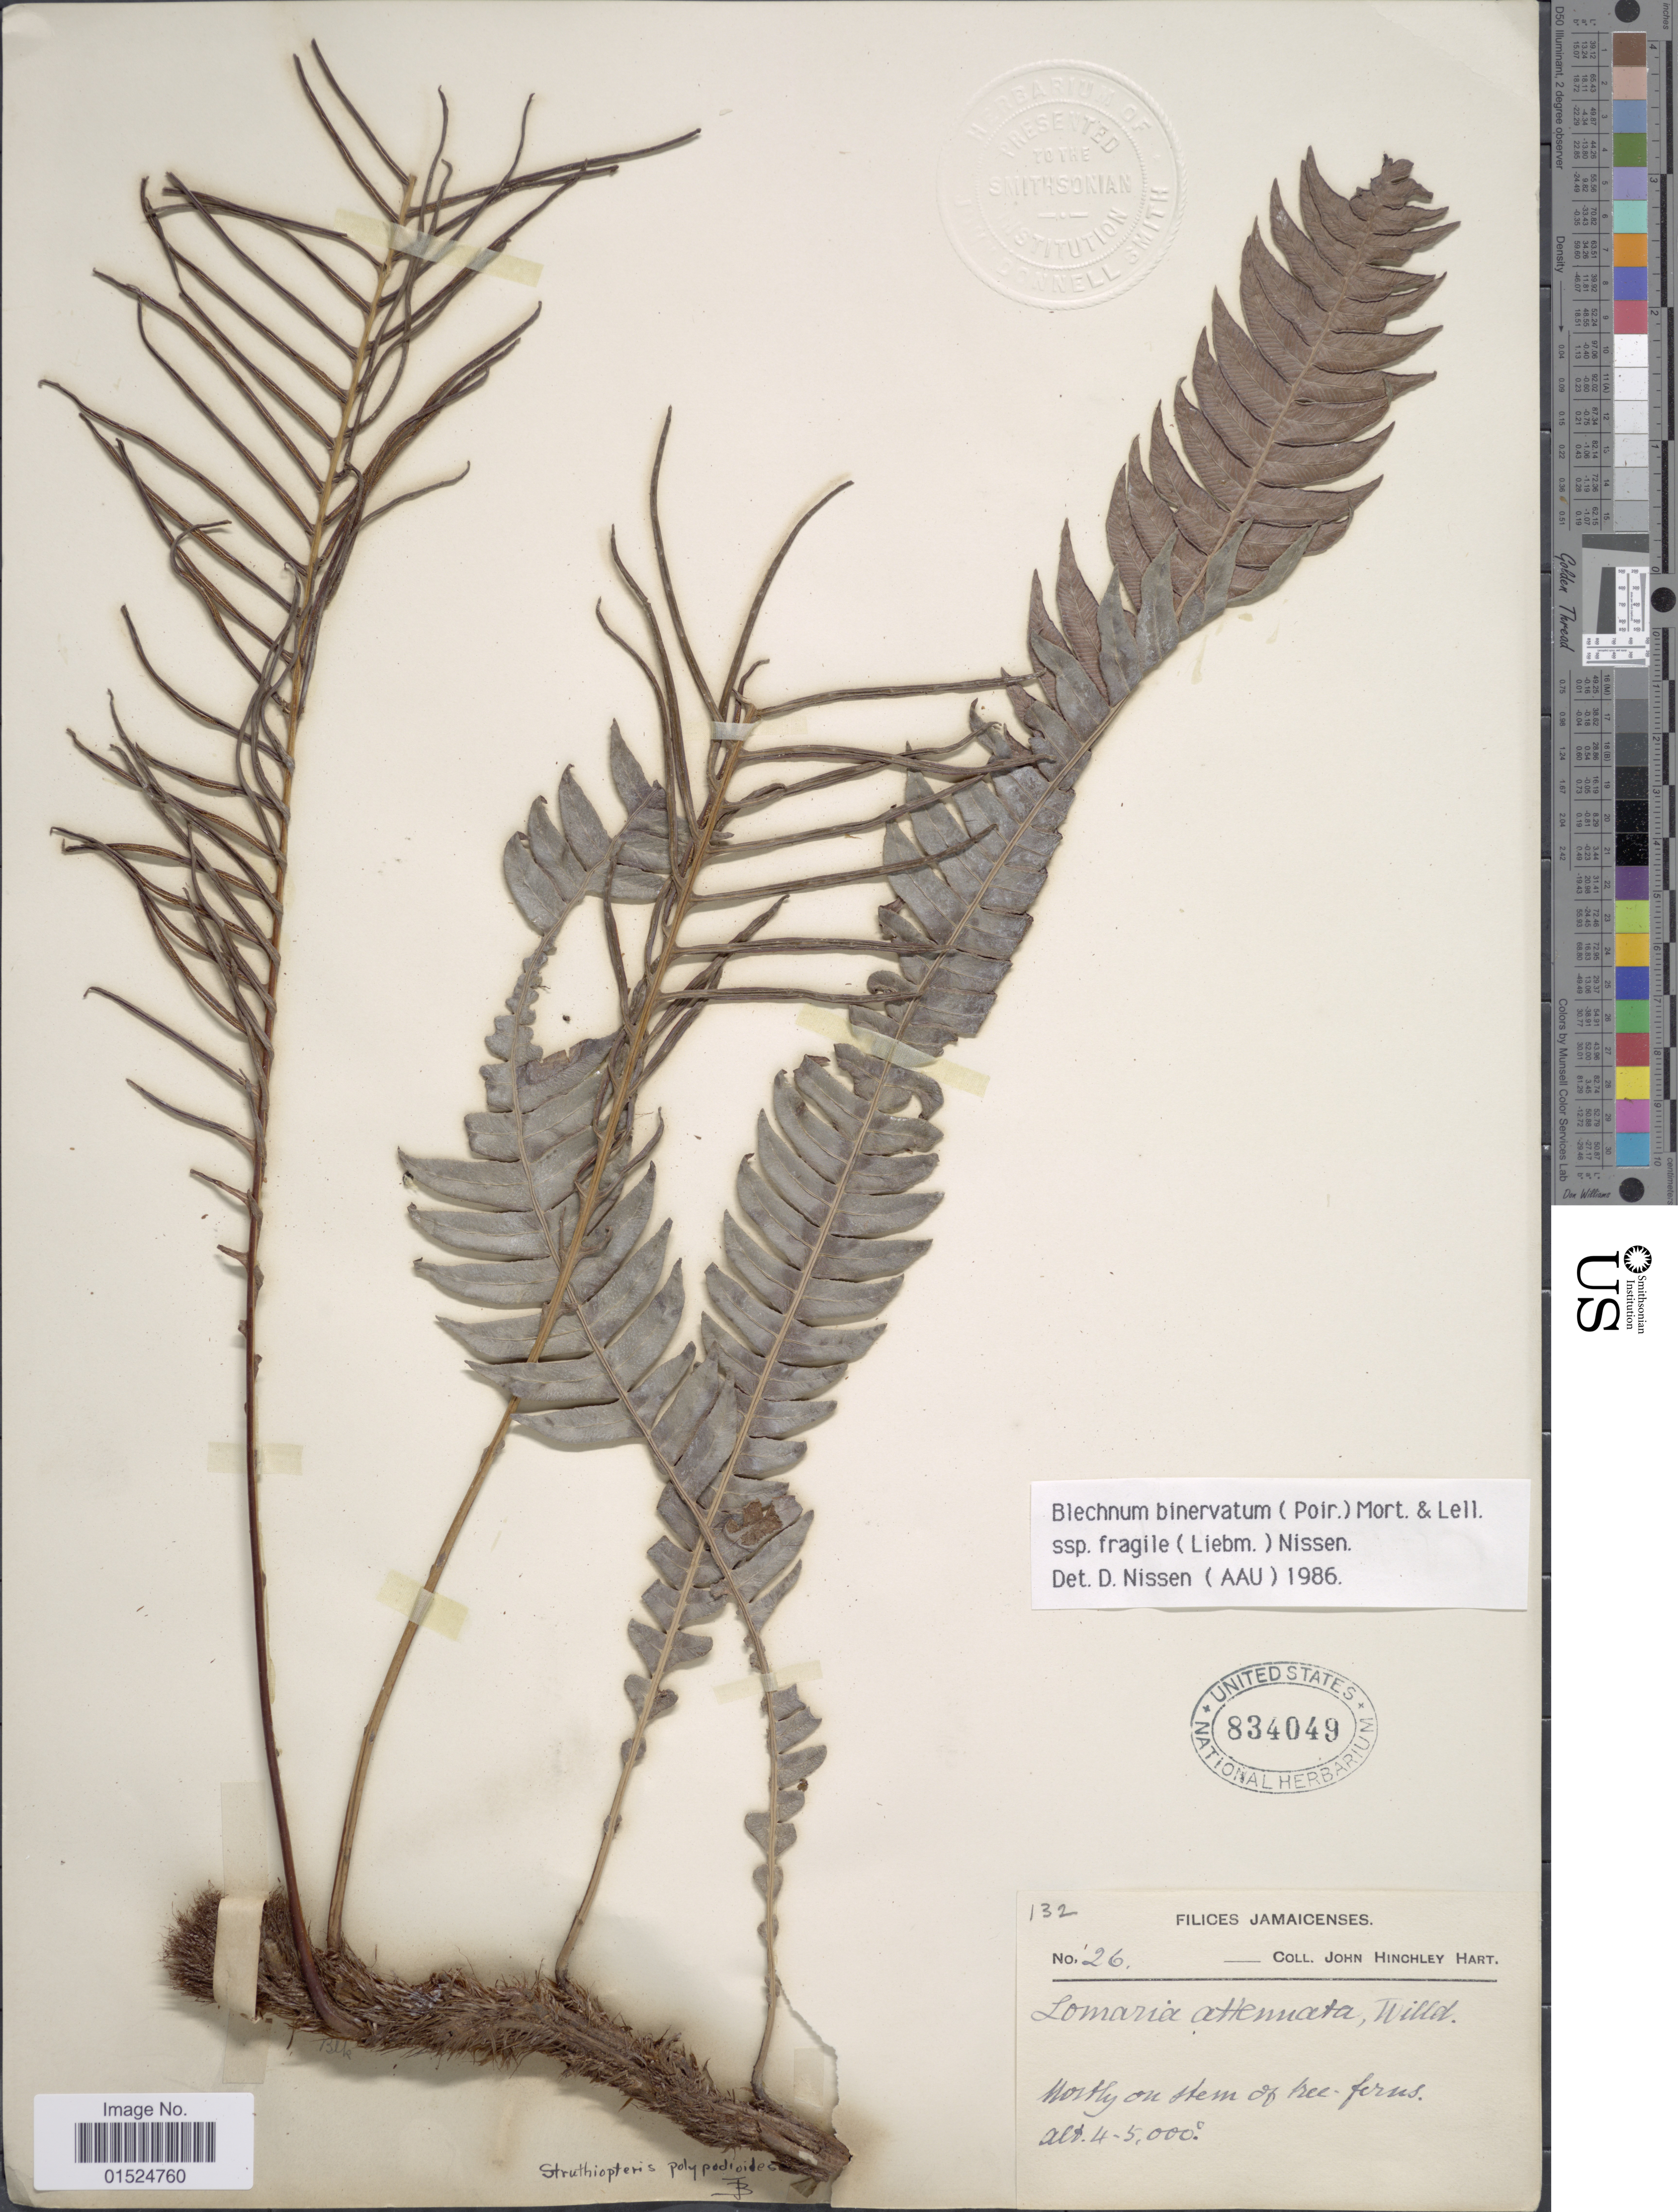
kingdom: Plantae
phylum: Tracheophyta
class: Polypodiopsida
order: Polypodiales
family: Blechnaceae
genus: Blechnum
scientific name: Blechnum fragile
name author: (Liebm.) C.V. Morton & Lellinger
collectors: J. H. Hart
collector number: '26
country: Jamaica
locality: Mostly on stem of free- ferns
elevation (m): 1219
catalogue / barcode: US 834049